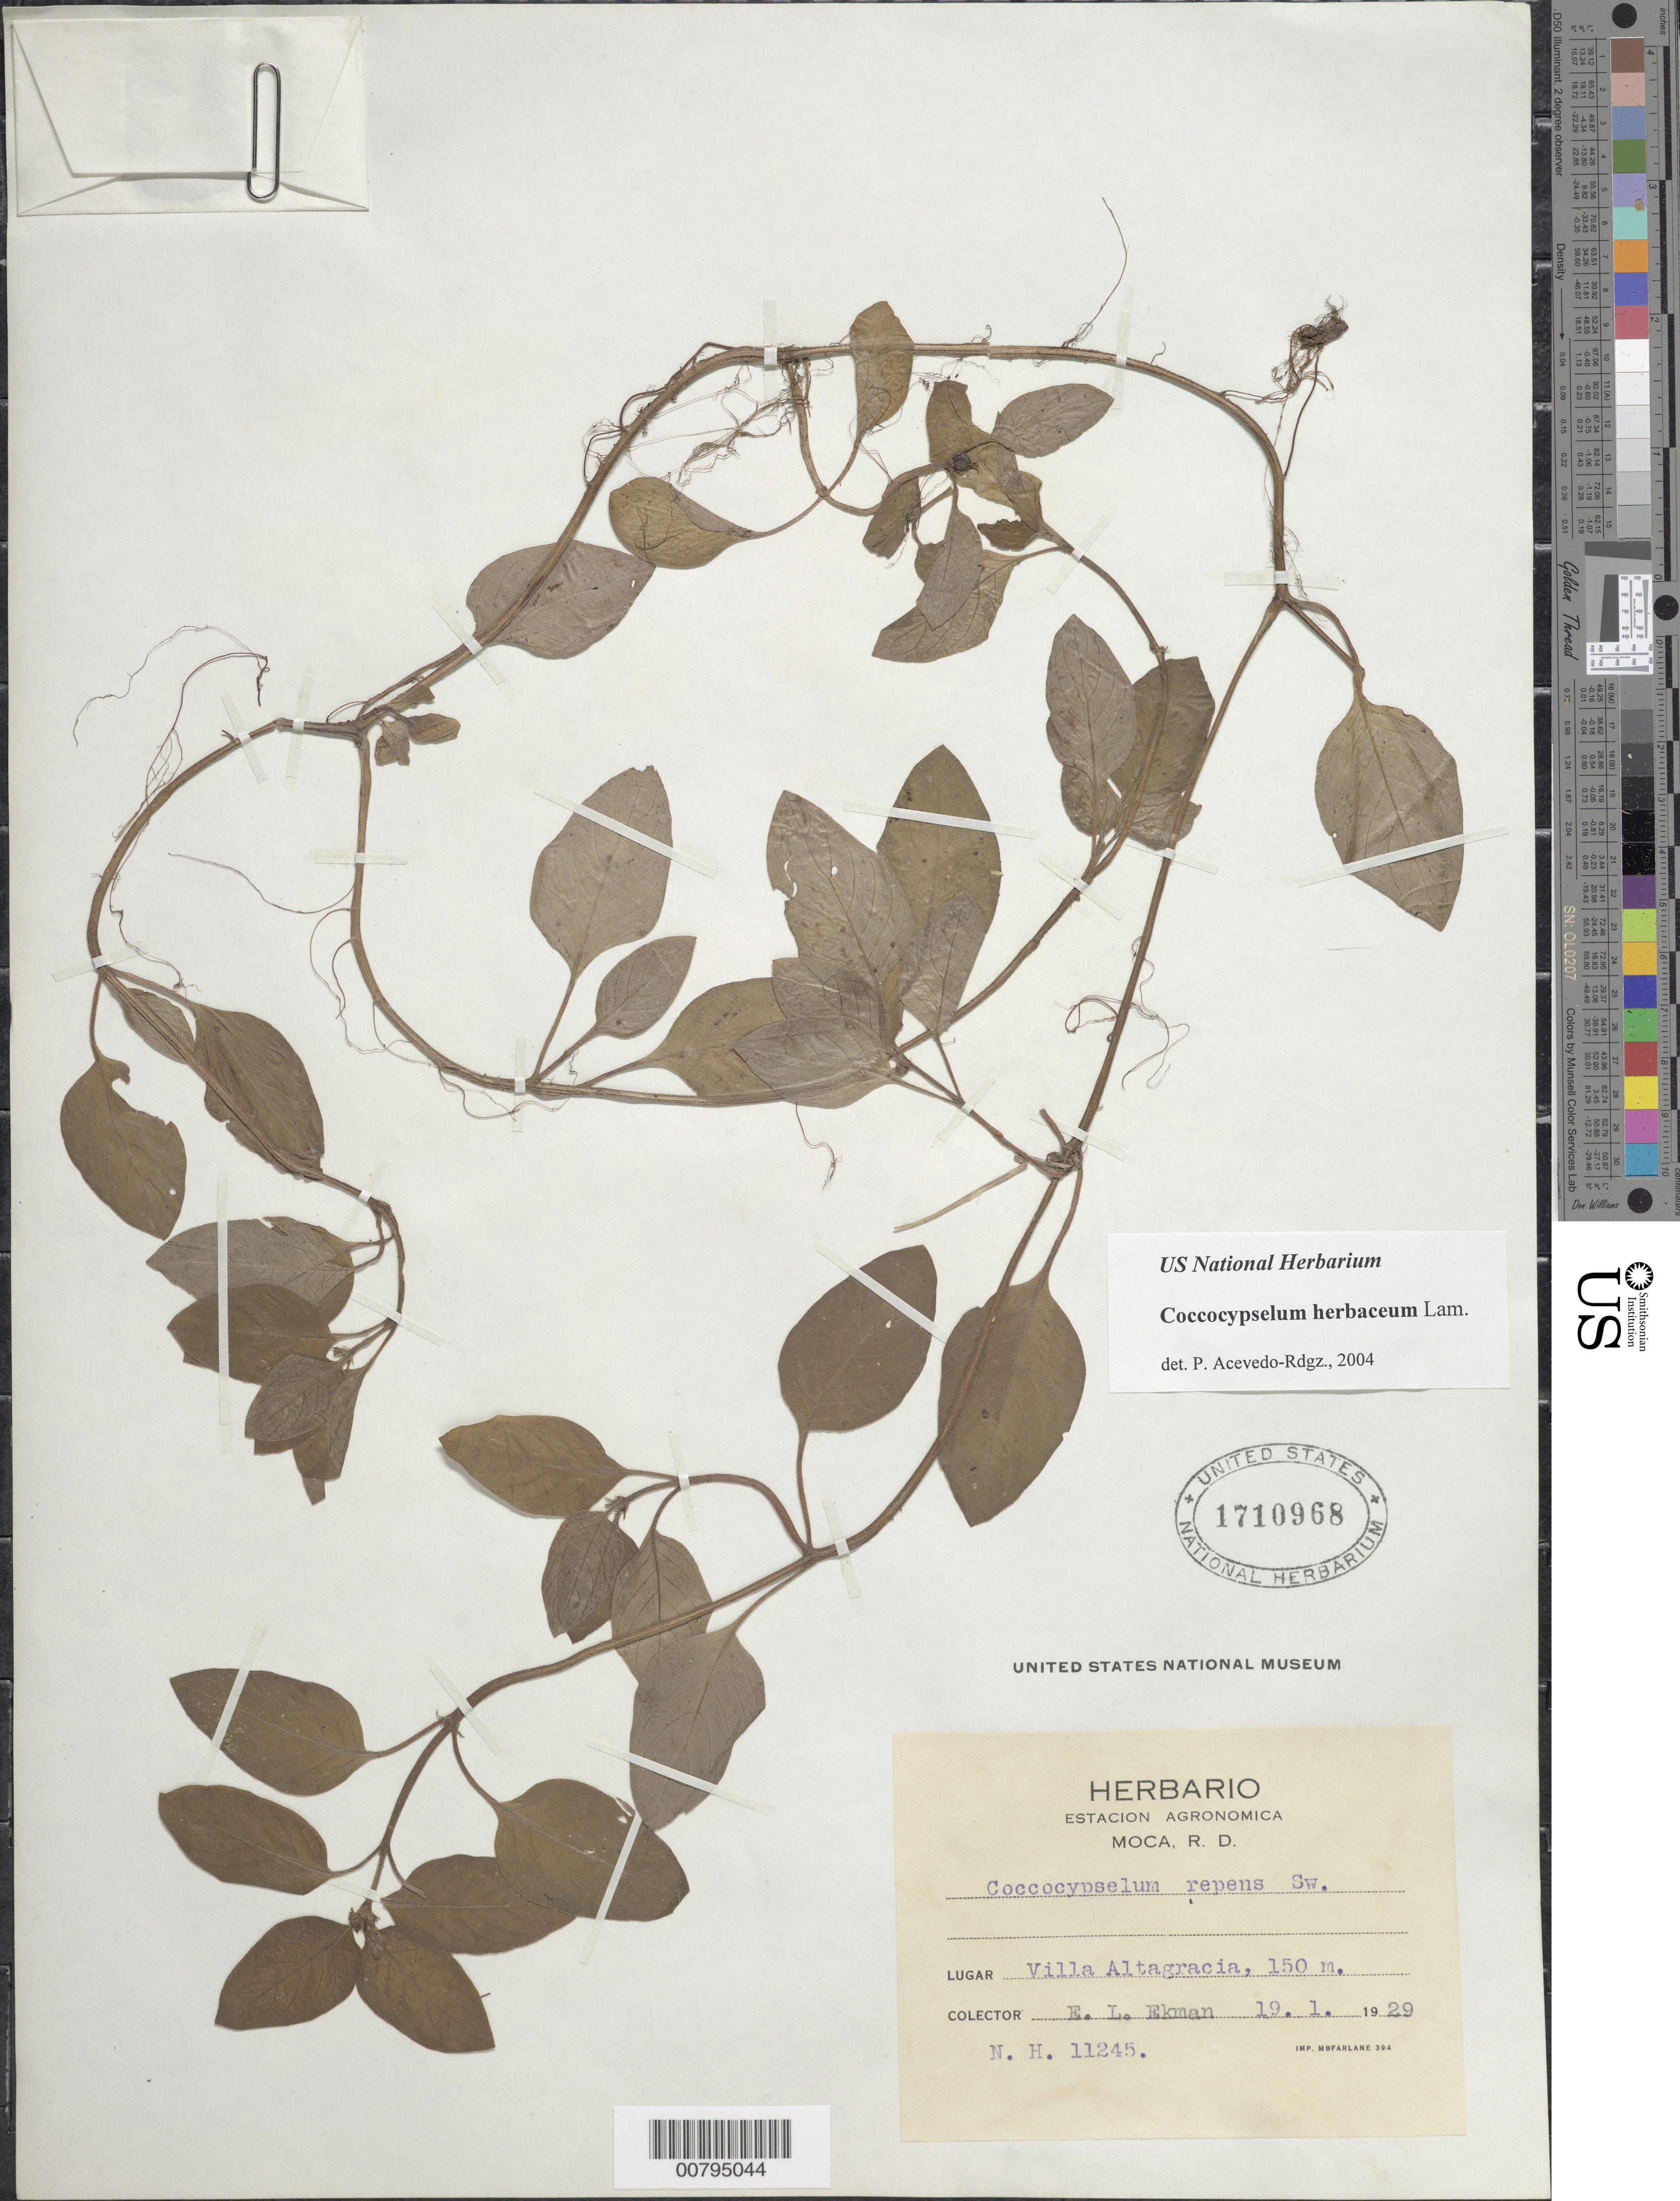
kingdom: Plantae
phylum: Tracheophyta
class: Magnoliopsida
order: Gentianales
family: Rubiaceae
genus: Coccocypselum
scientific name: Coccocypselum repens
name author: Sw.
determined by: Acevedo-Rodríguez, P., (BOT), Smithsonian Institution - National Museum of Natural History (UNITED STATES)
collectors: E. L. Ekman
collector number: H 11245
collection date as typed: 19 Jan 1929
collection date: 1929-01-19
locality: Villa AltagraciaMoca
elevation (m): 150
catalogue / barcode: US 1710968